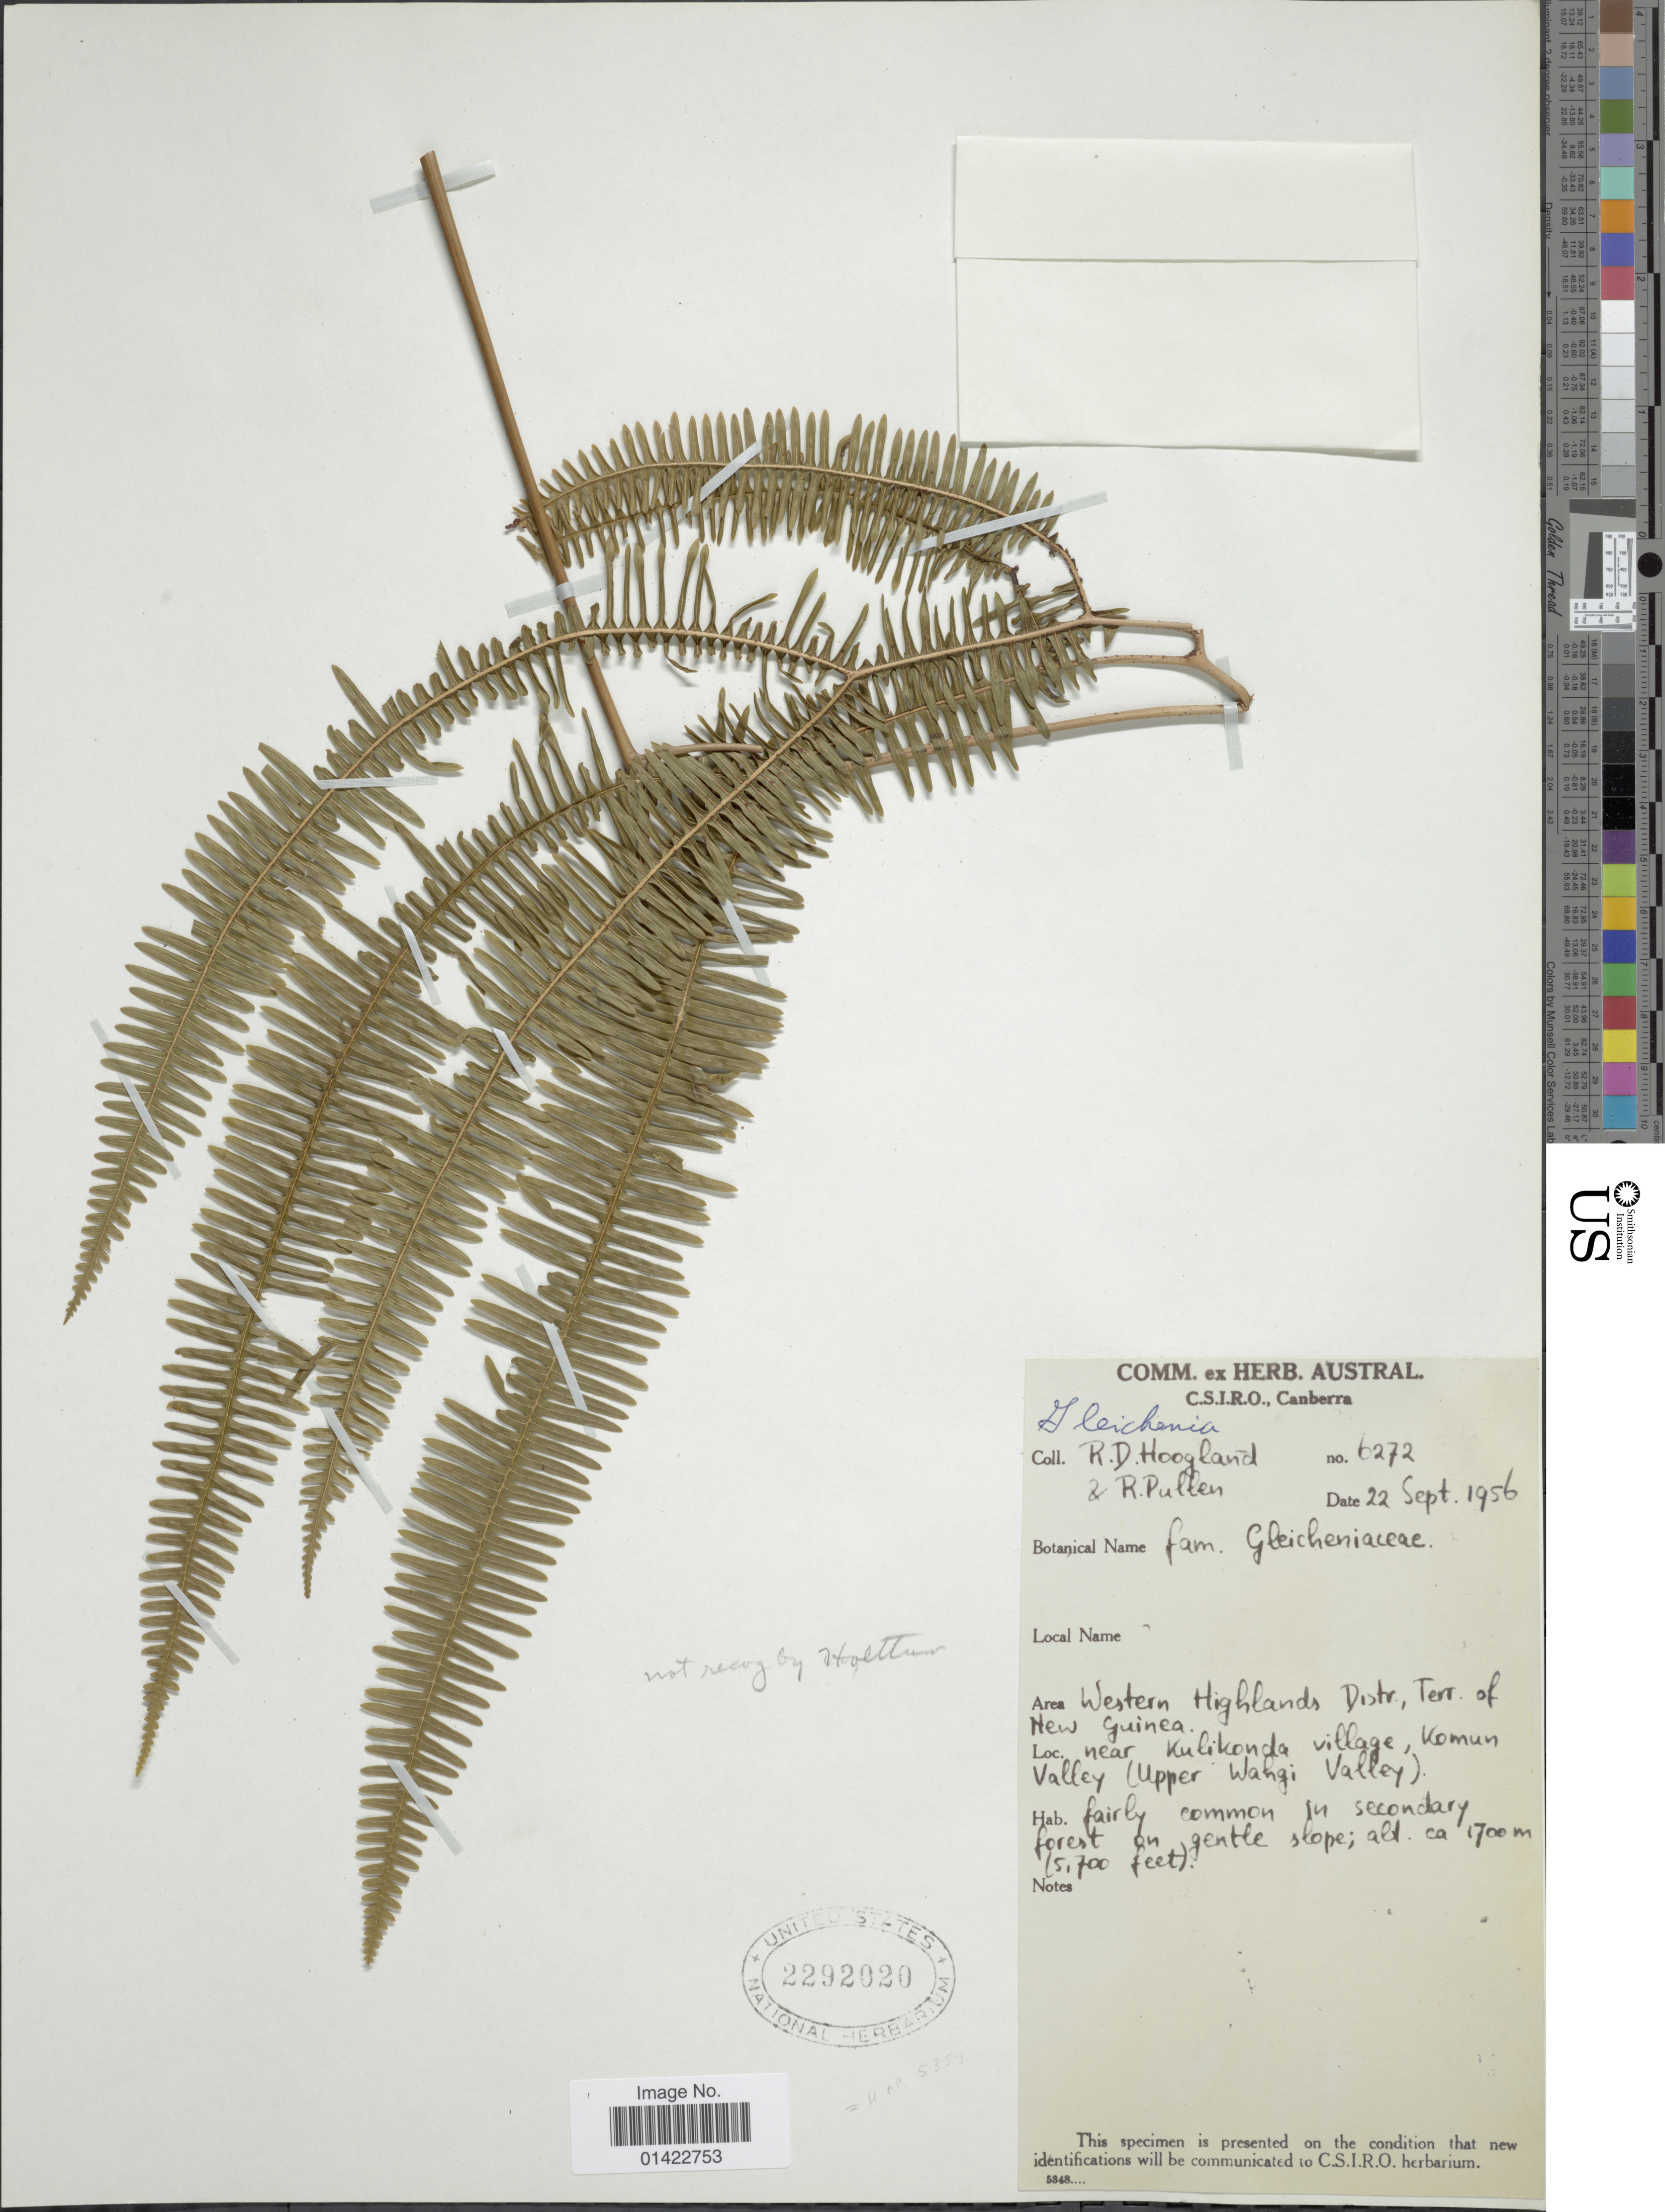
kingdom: Plantae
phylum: Tracheophyta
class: Polypodiopsida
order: Gleicheniales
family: Gleicheniaceae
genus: Sticherus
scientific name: Sticherus sp.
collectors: R. D. Hoogland & R. Pullen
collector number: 6272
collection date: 1956-09-22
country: Papua New Guinea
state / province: Western Highlands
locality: Terr. of New Guinea. Near Kulikonda village, Komun Valley (Upper Wahgi Valley).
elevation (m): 1737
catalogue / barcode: US 2292020